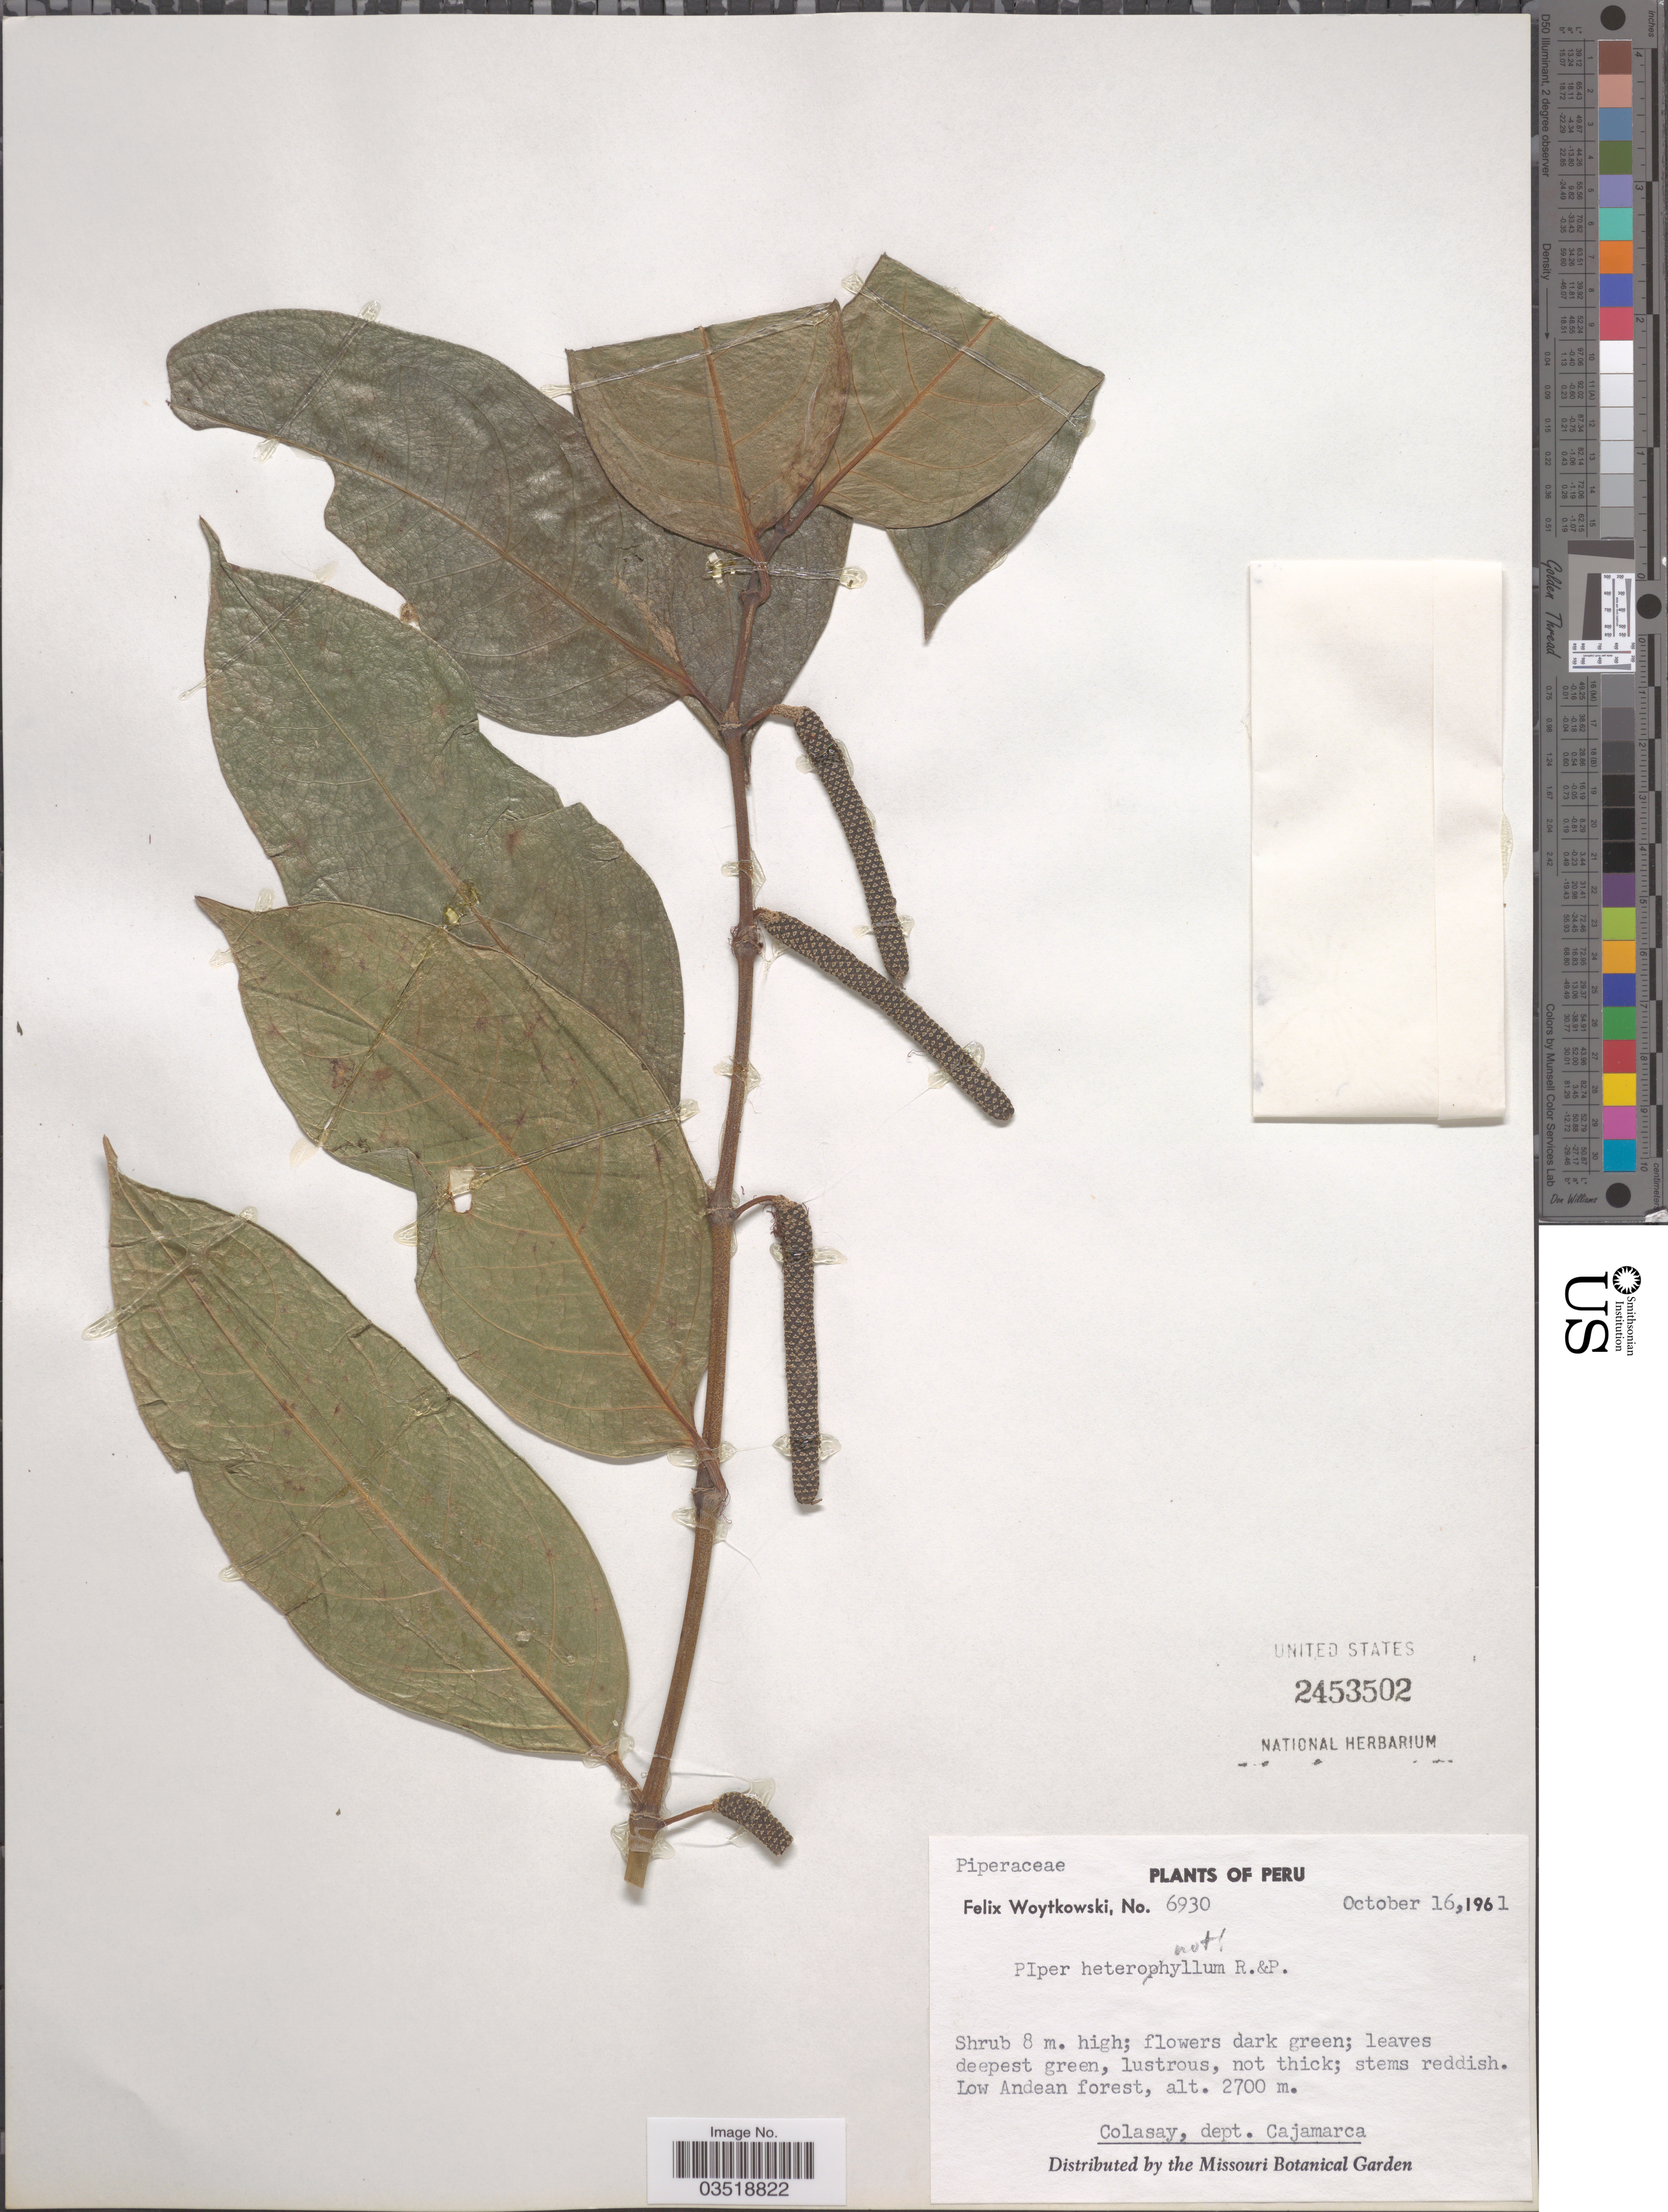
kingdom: Plantae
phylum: Tracheophyta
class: Magnoliopsida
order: Piperales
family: Piperaceae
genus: Piper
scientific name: Piper sp.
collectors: F. Woytkowski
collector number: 6930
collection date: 1961-10-16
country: Peru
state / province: Cajamarca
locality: Low Andean forest. Colasay, dept. Cajamarca.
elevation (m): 2700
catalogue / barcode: US 2453502